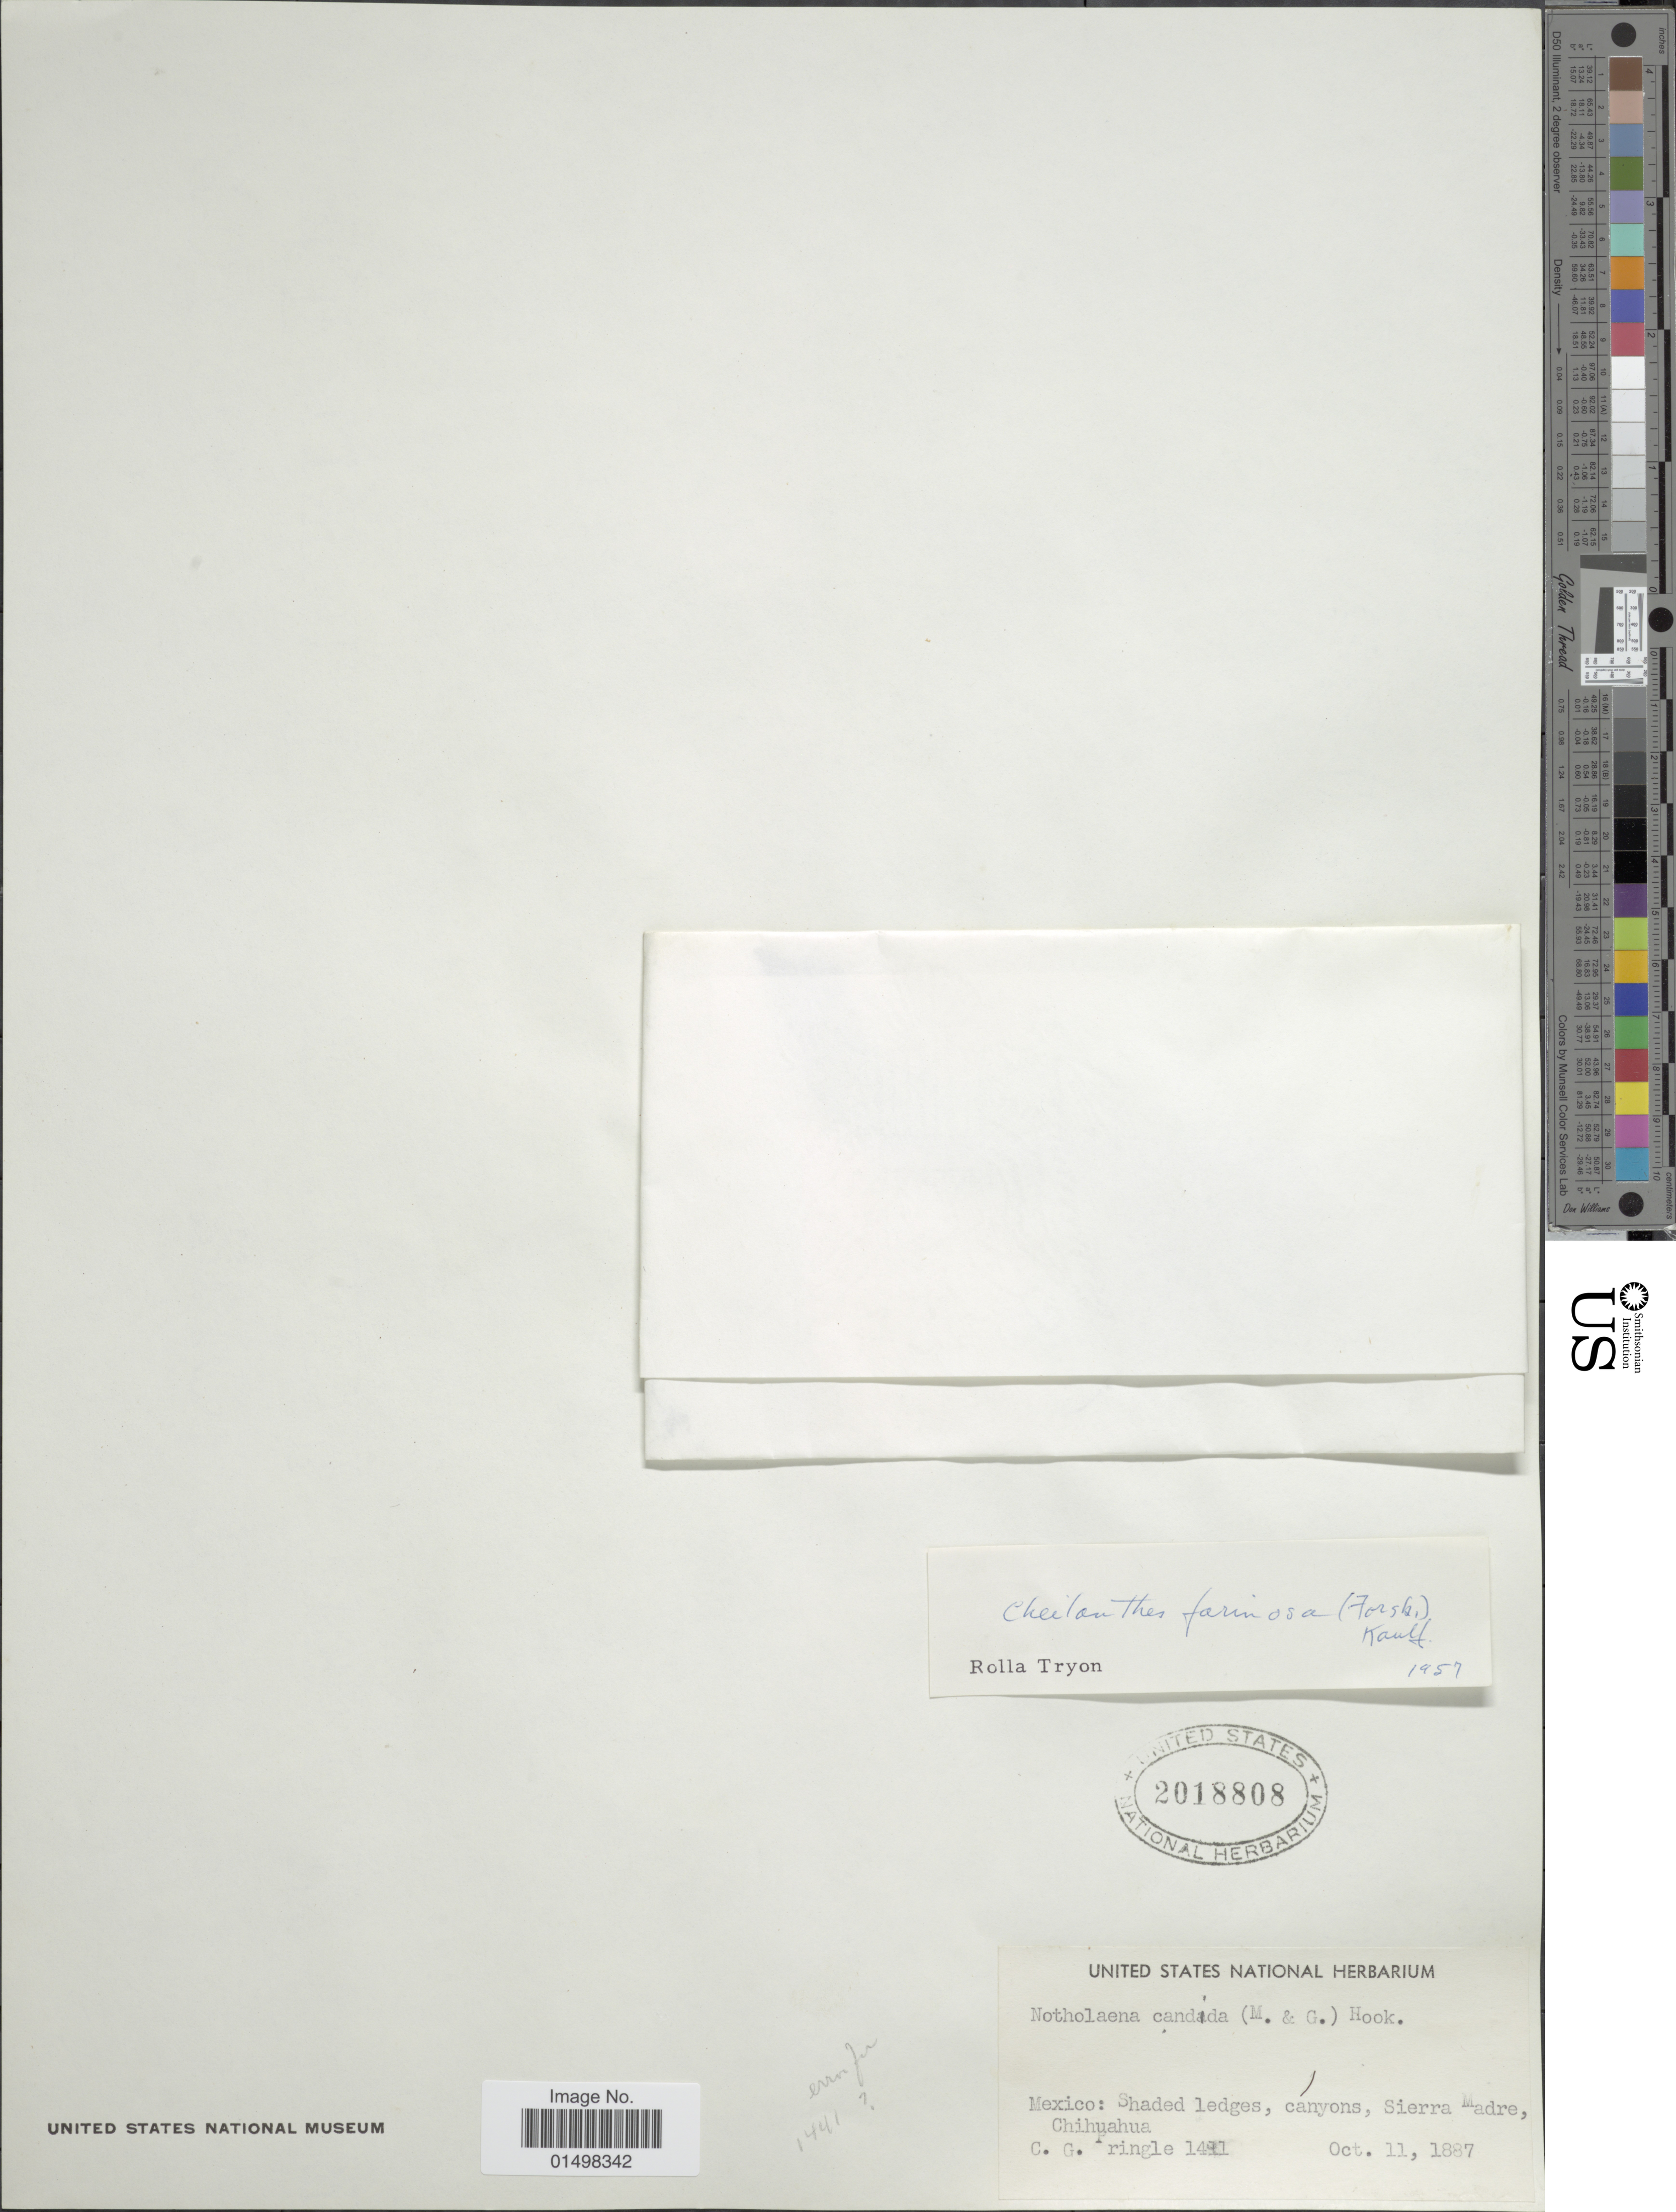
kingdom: Plantae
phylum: Tracheophyta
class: Polypodiopsida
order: Polypodiales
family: Pteridaceae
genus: Aleuritopteris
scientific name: Aleuritopteris farinosa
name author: (Forssk.) Fée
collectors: C. G. Pringle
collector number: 1411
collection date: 1887-10-11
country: Mexico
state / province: Chihuahua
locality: Sierra Madre.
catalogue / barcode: US 2018808